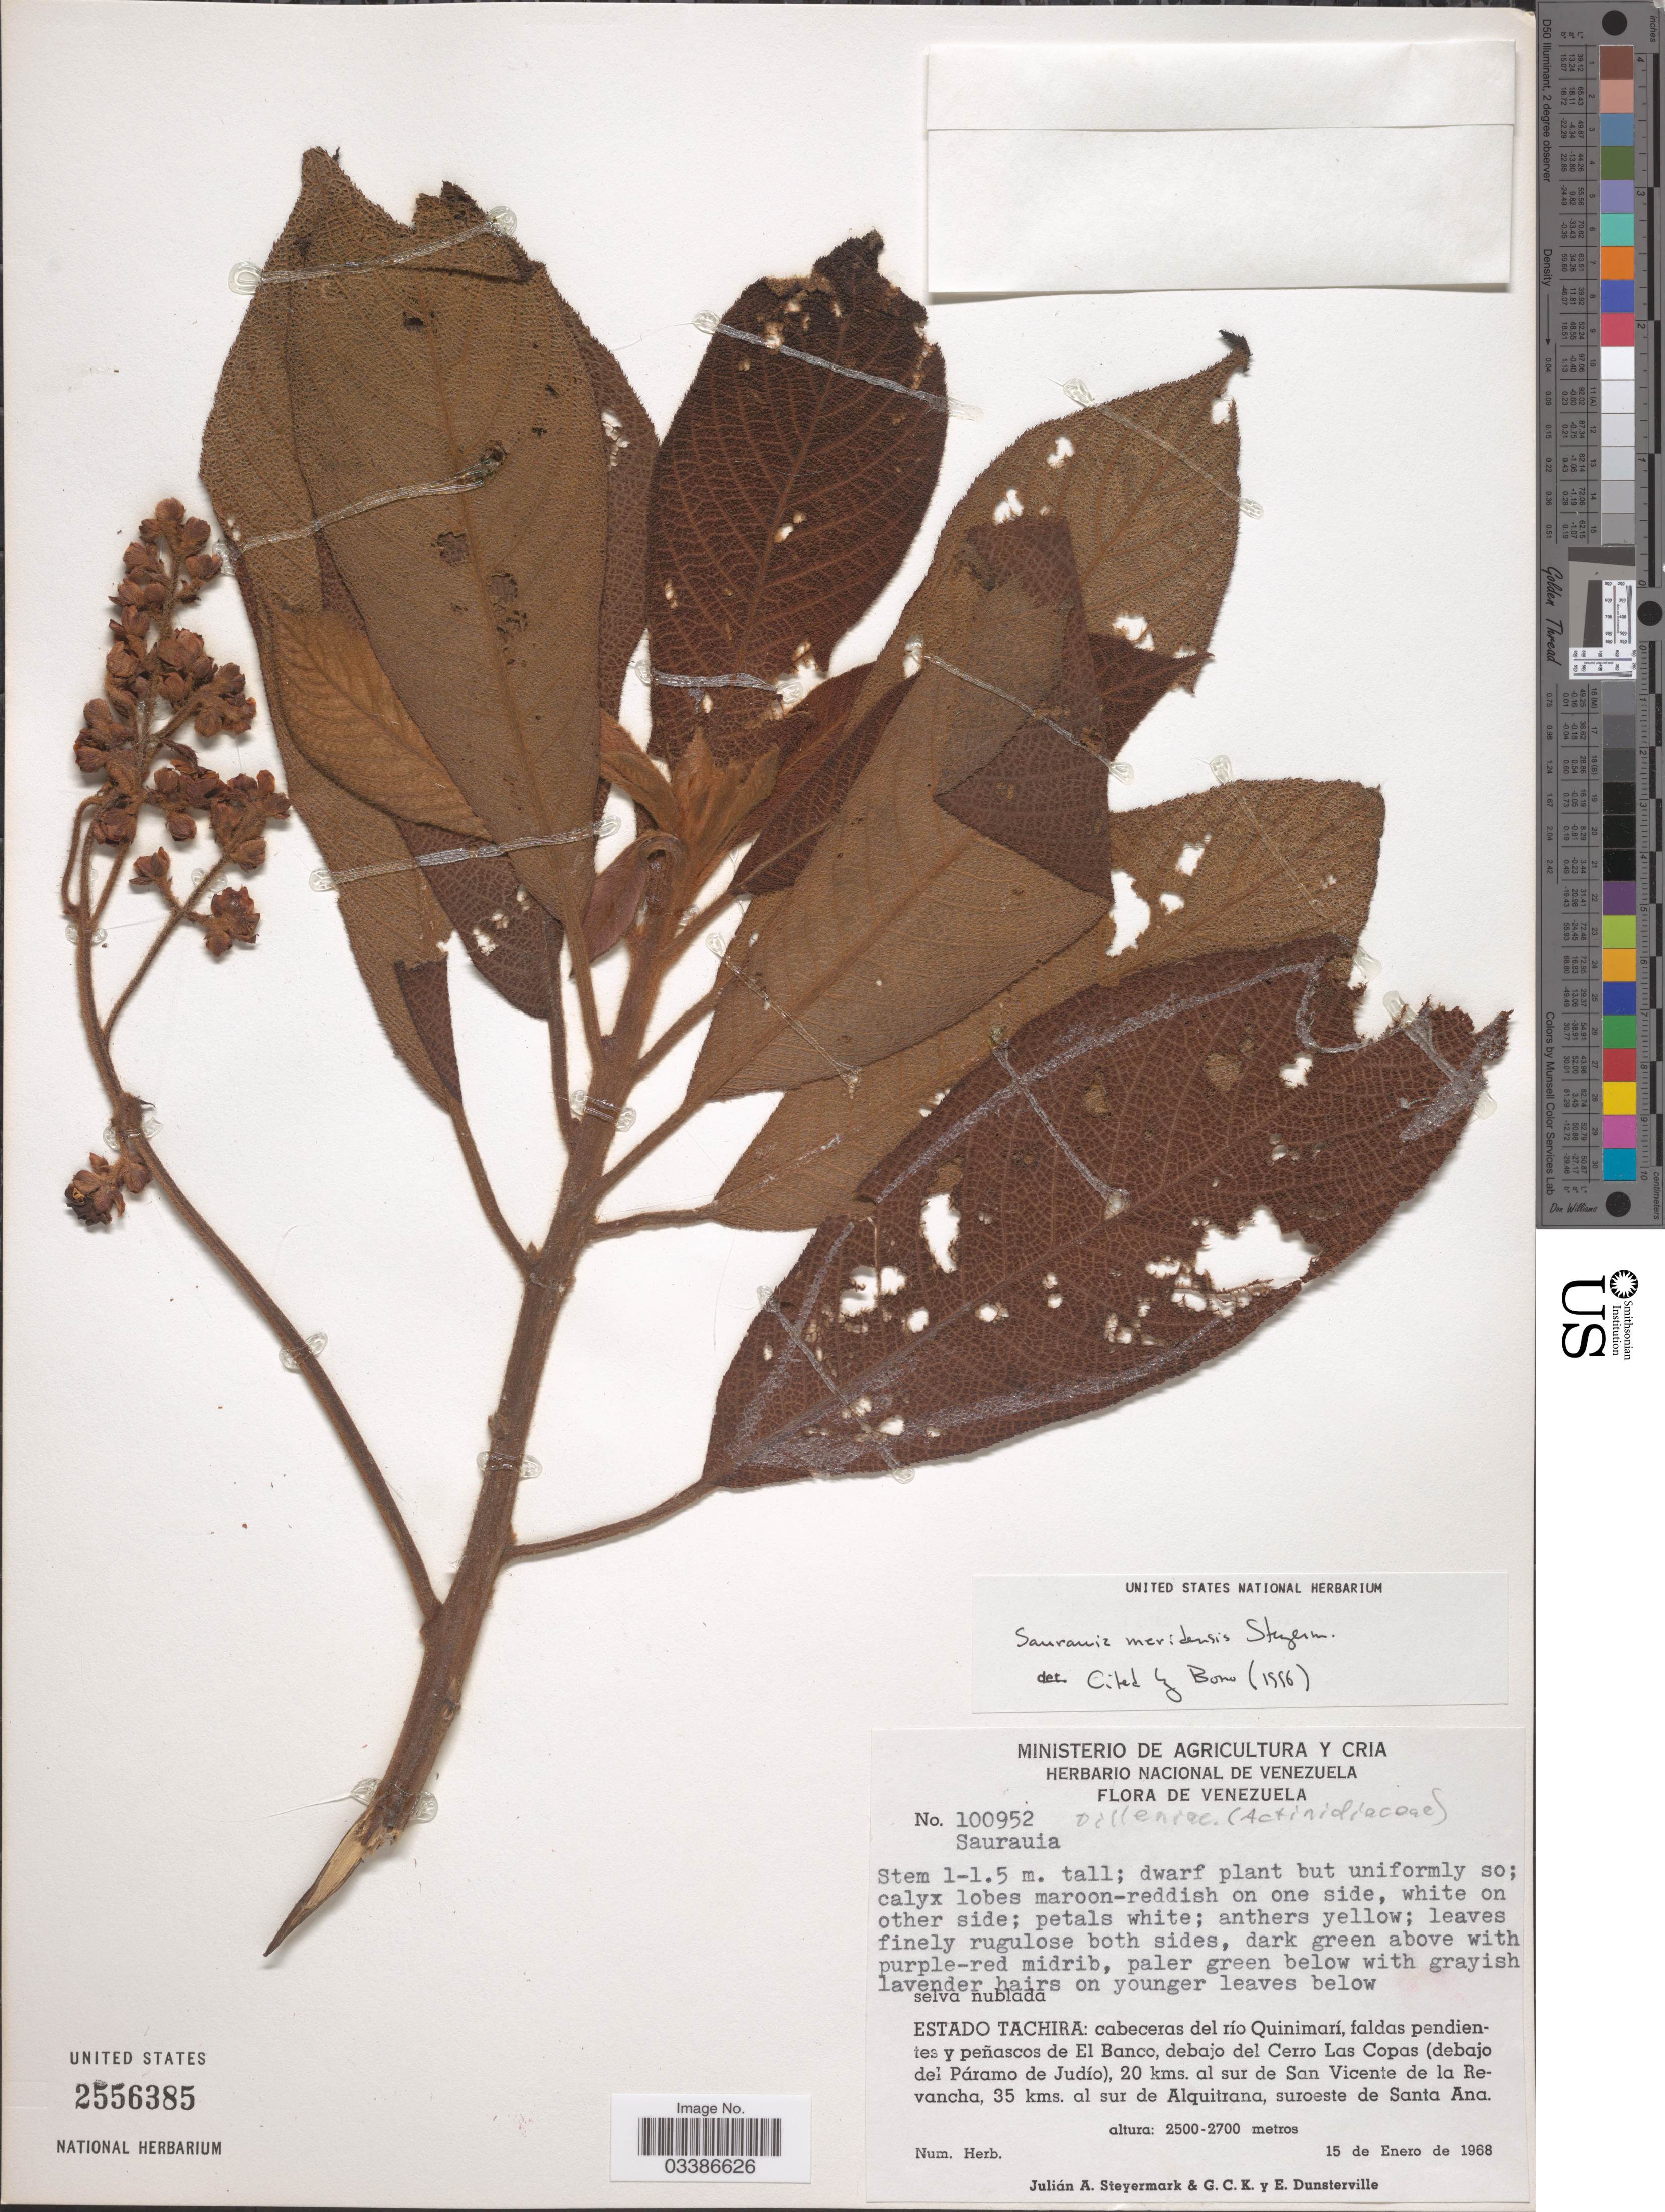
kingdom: Plantae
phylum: Tracheophyta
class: Magnoliopsida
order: Ericales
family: Actinidiaceae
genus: Saurauia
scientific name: Saurauia meridensis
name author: Steyerm.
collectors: J. Steyermark, G. C. K. Dunsterville & E. Dunsterville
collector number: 100952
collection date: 1968-01-15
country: Venezuela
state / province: Tachira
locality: Cabeceras del río Quinimarí, faldas pendientes y peñascos de El Banco, debajo del Cerro Las Copas (debajo del Páramo de Judío), 20 kms. al sur de San Vicente de la Revancha, 35 kms. al sur de Alquitrana, suroeste de Santa Ana.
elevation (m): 2500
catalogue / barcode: US 2556385